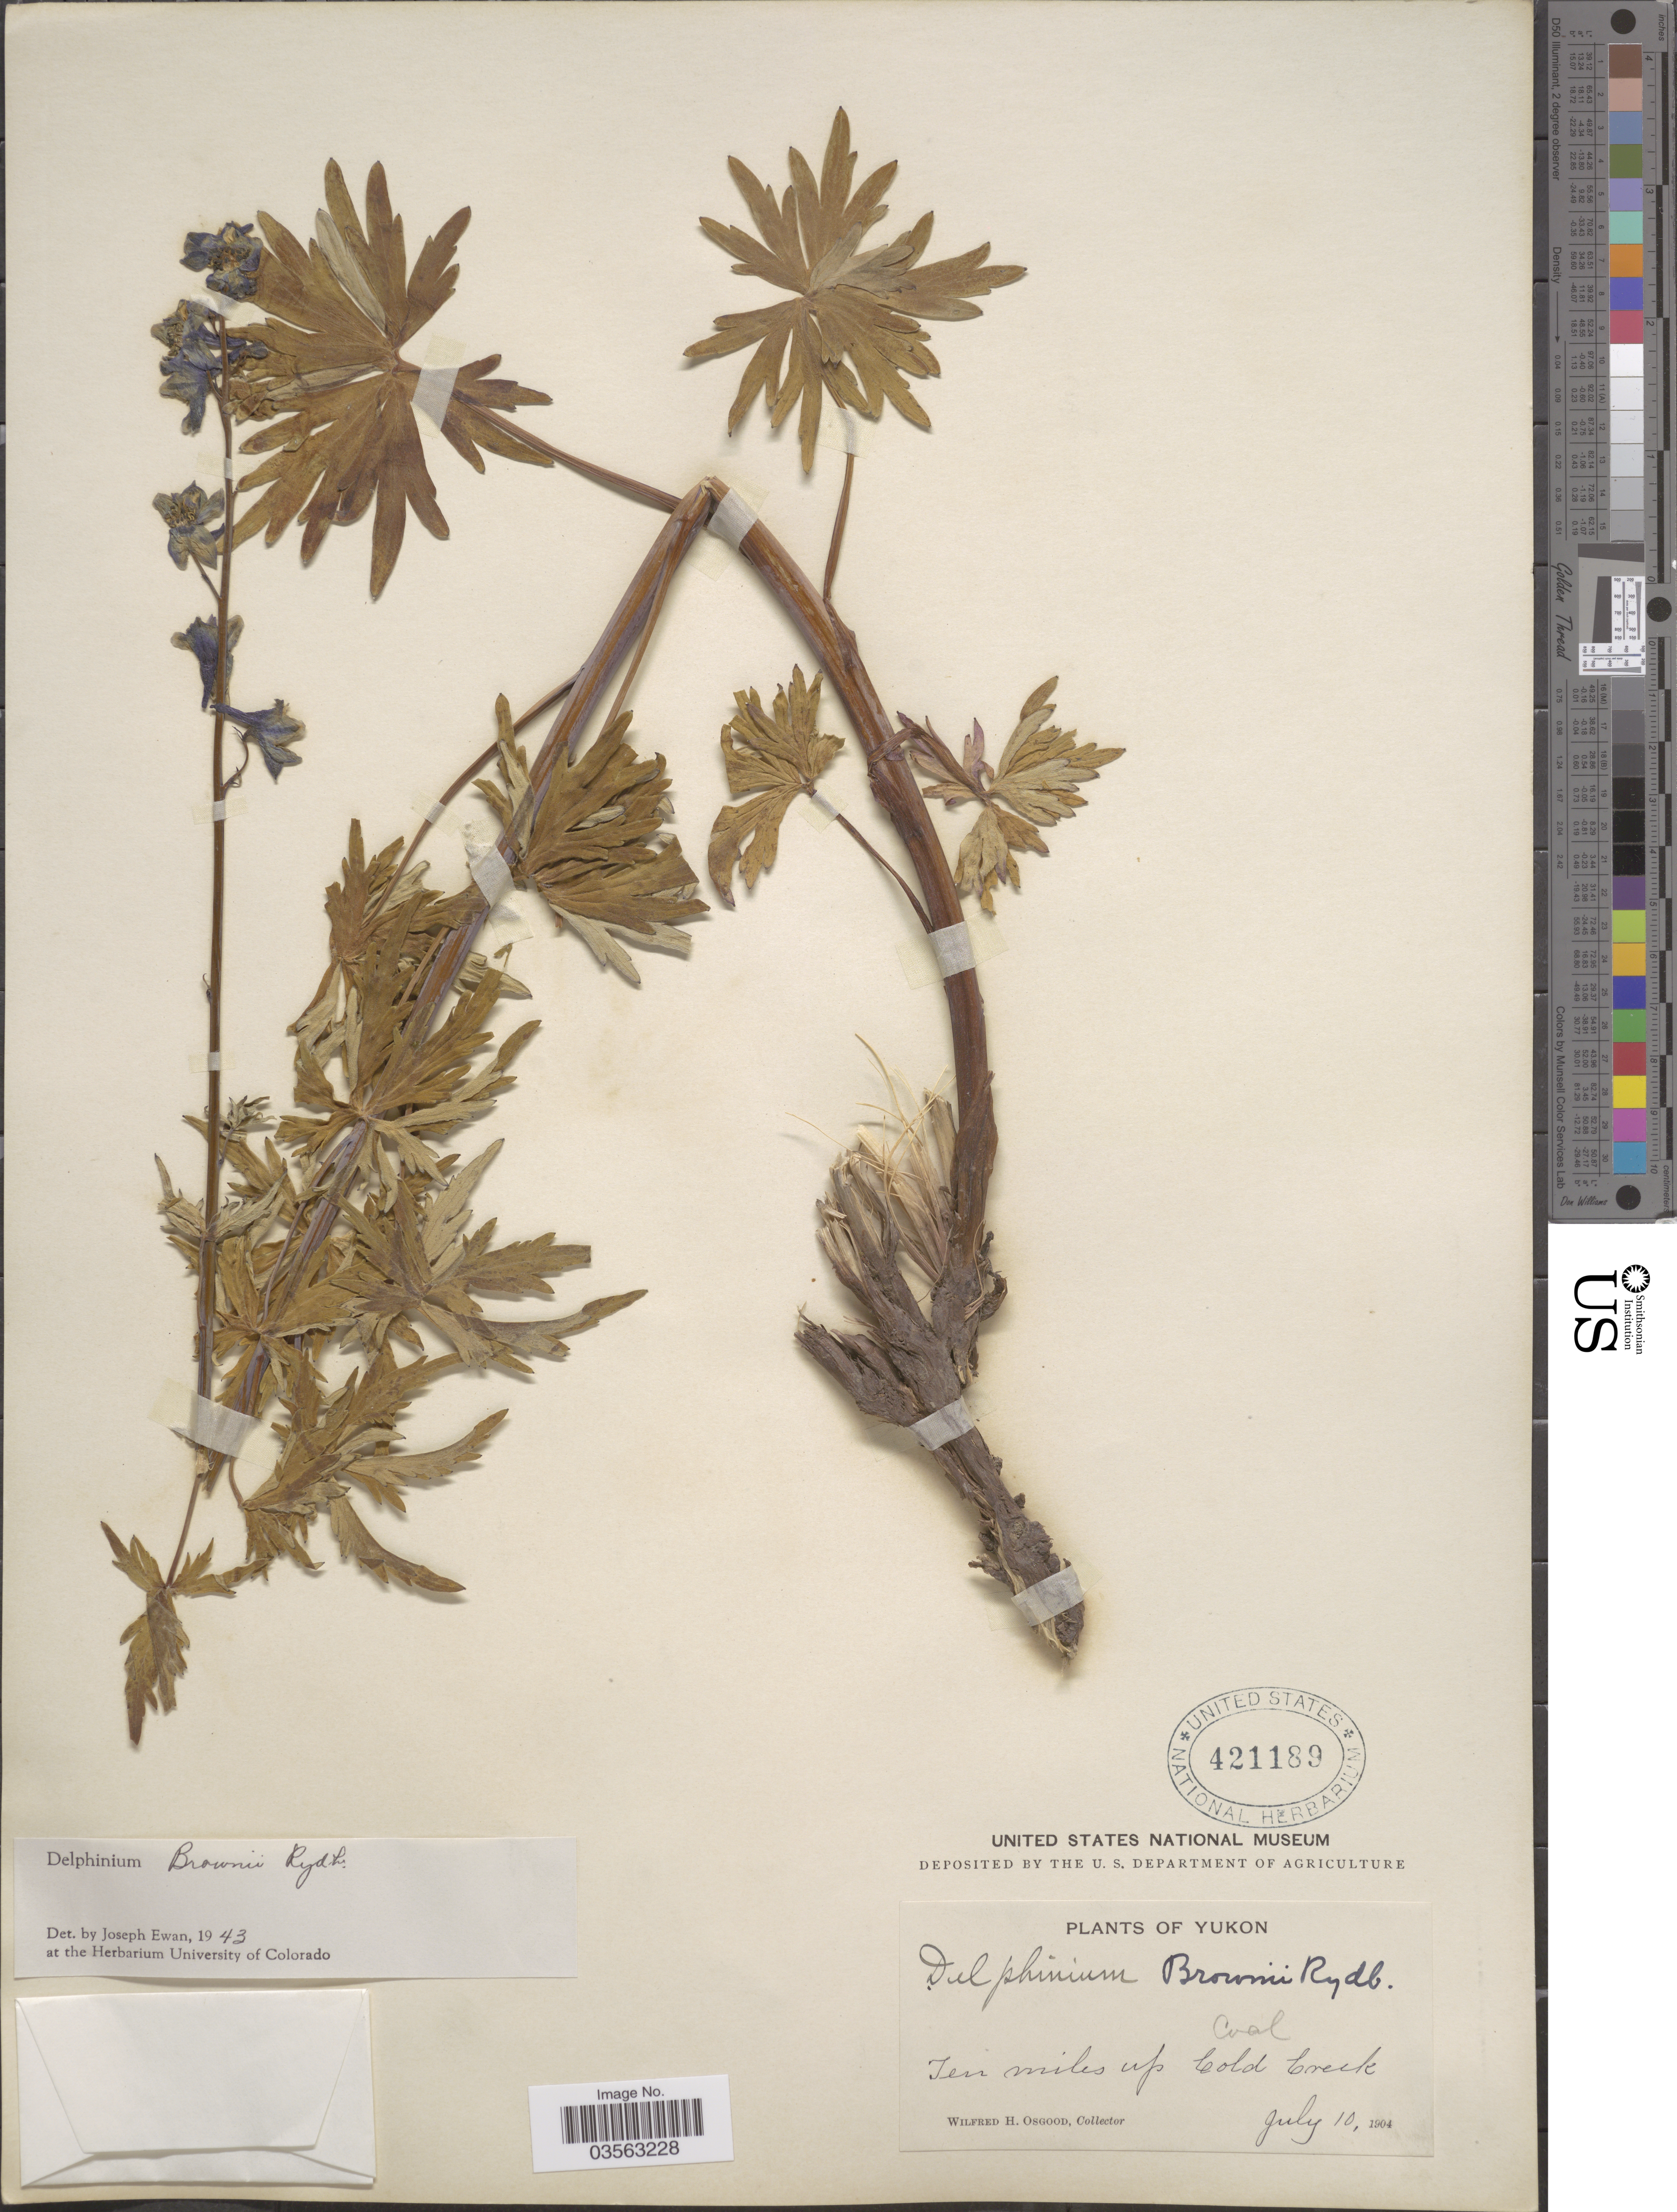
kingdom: Plantae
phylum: Tracheophyta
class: Magnoliopsida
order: Ranunculales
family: Ranunculaceae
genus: Delphinium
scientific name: Delphinium glaucum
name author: S. Watson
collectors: W. Osgood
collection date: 1904-07-10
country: Canada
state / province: Yukon Territory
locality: Yukon. Ten miles up Cold Creek.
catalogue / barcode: US 421189